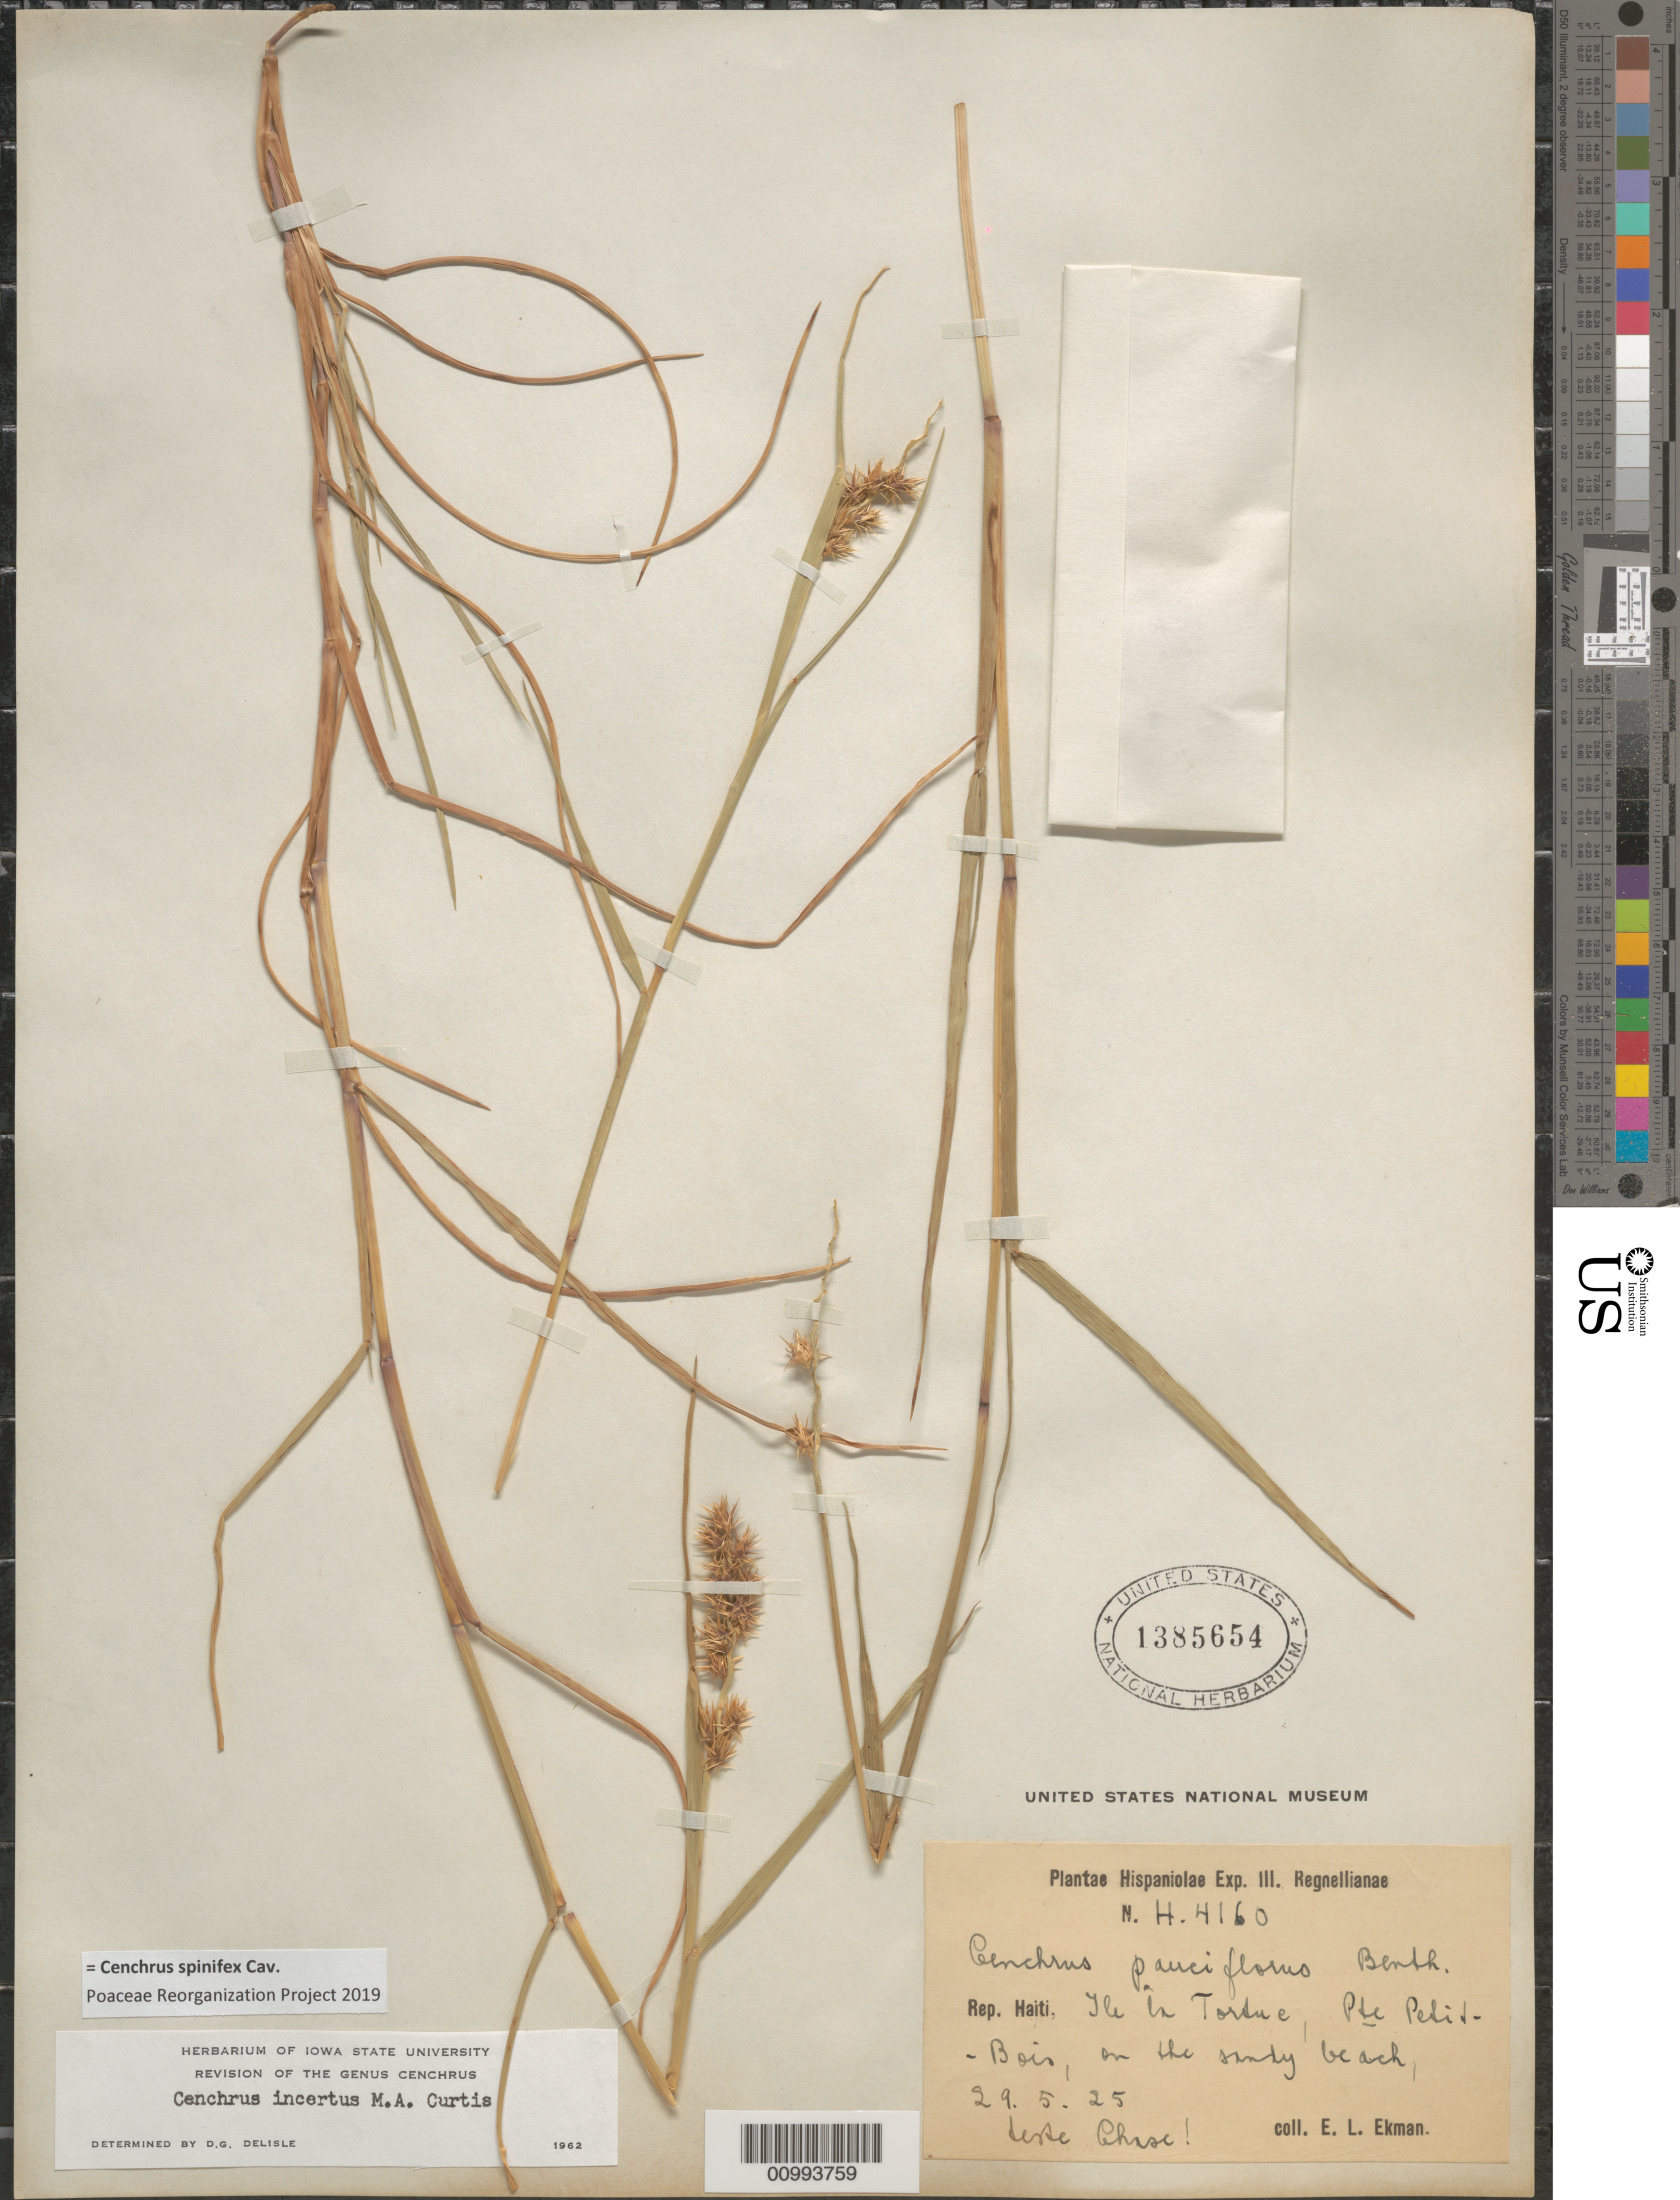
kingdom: Plantae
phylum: Tracheophyta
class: Liliopsida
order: Poales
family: Poaceae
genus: Cenchrus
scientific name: Cenchrus spinifex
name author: Cav.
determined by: Poaceae Reorganization Project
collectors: E. L. Ekman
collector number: H 4160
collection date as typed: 29 May 1925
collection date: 1925-05-29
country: Haiti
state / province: Nord-Óuest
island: Île de la Tortue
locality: Petit Bois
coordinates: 0 N, 0 E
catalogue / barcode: US 1385654